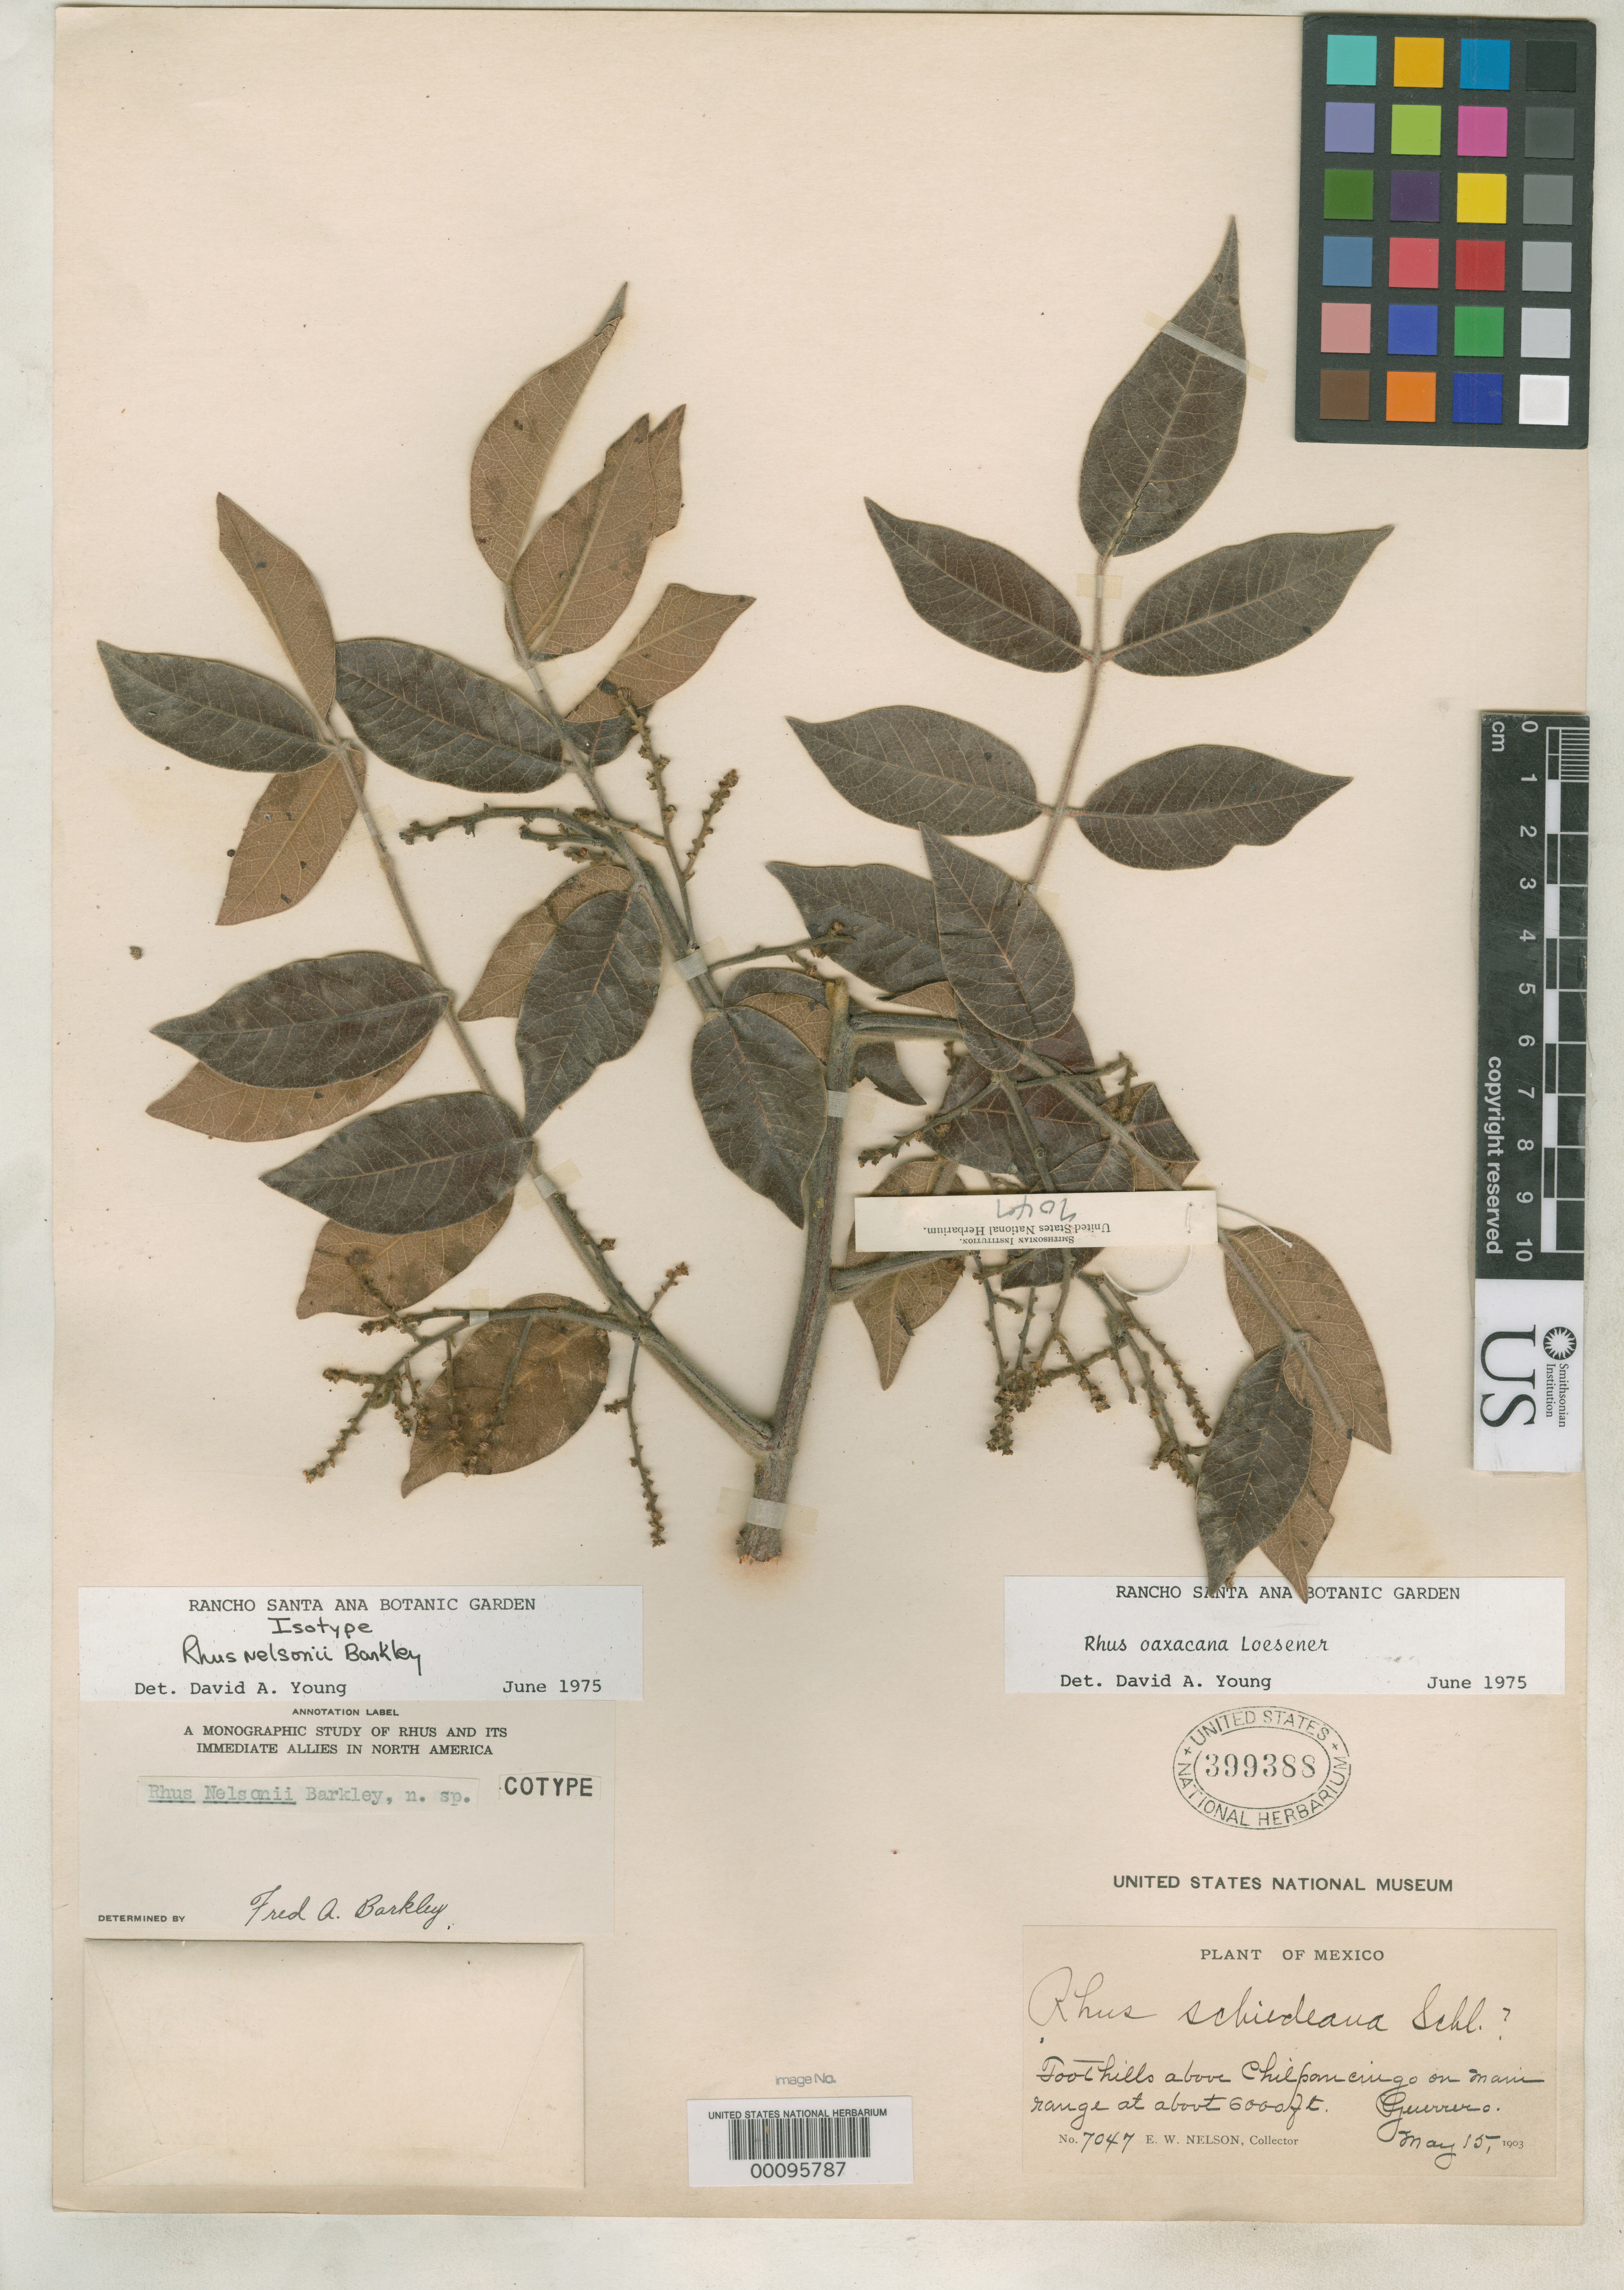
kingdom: Plantae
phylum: Tracheophyta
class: Magnoliopsida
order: Sapindales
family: Anacardiaceae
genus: Rhus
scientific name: Rhus nelsonii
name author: F.A. Barkley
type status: Isotype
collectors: E. W. Nelson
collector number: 7047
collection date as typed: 15 May 1903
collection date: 1903-05-15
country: Mexico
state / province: Guerrero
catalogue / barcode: US 399388